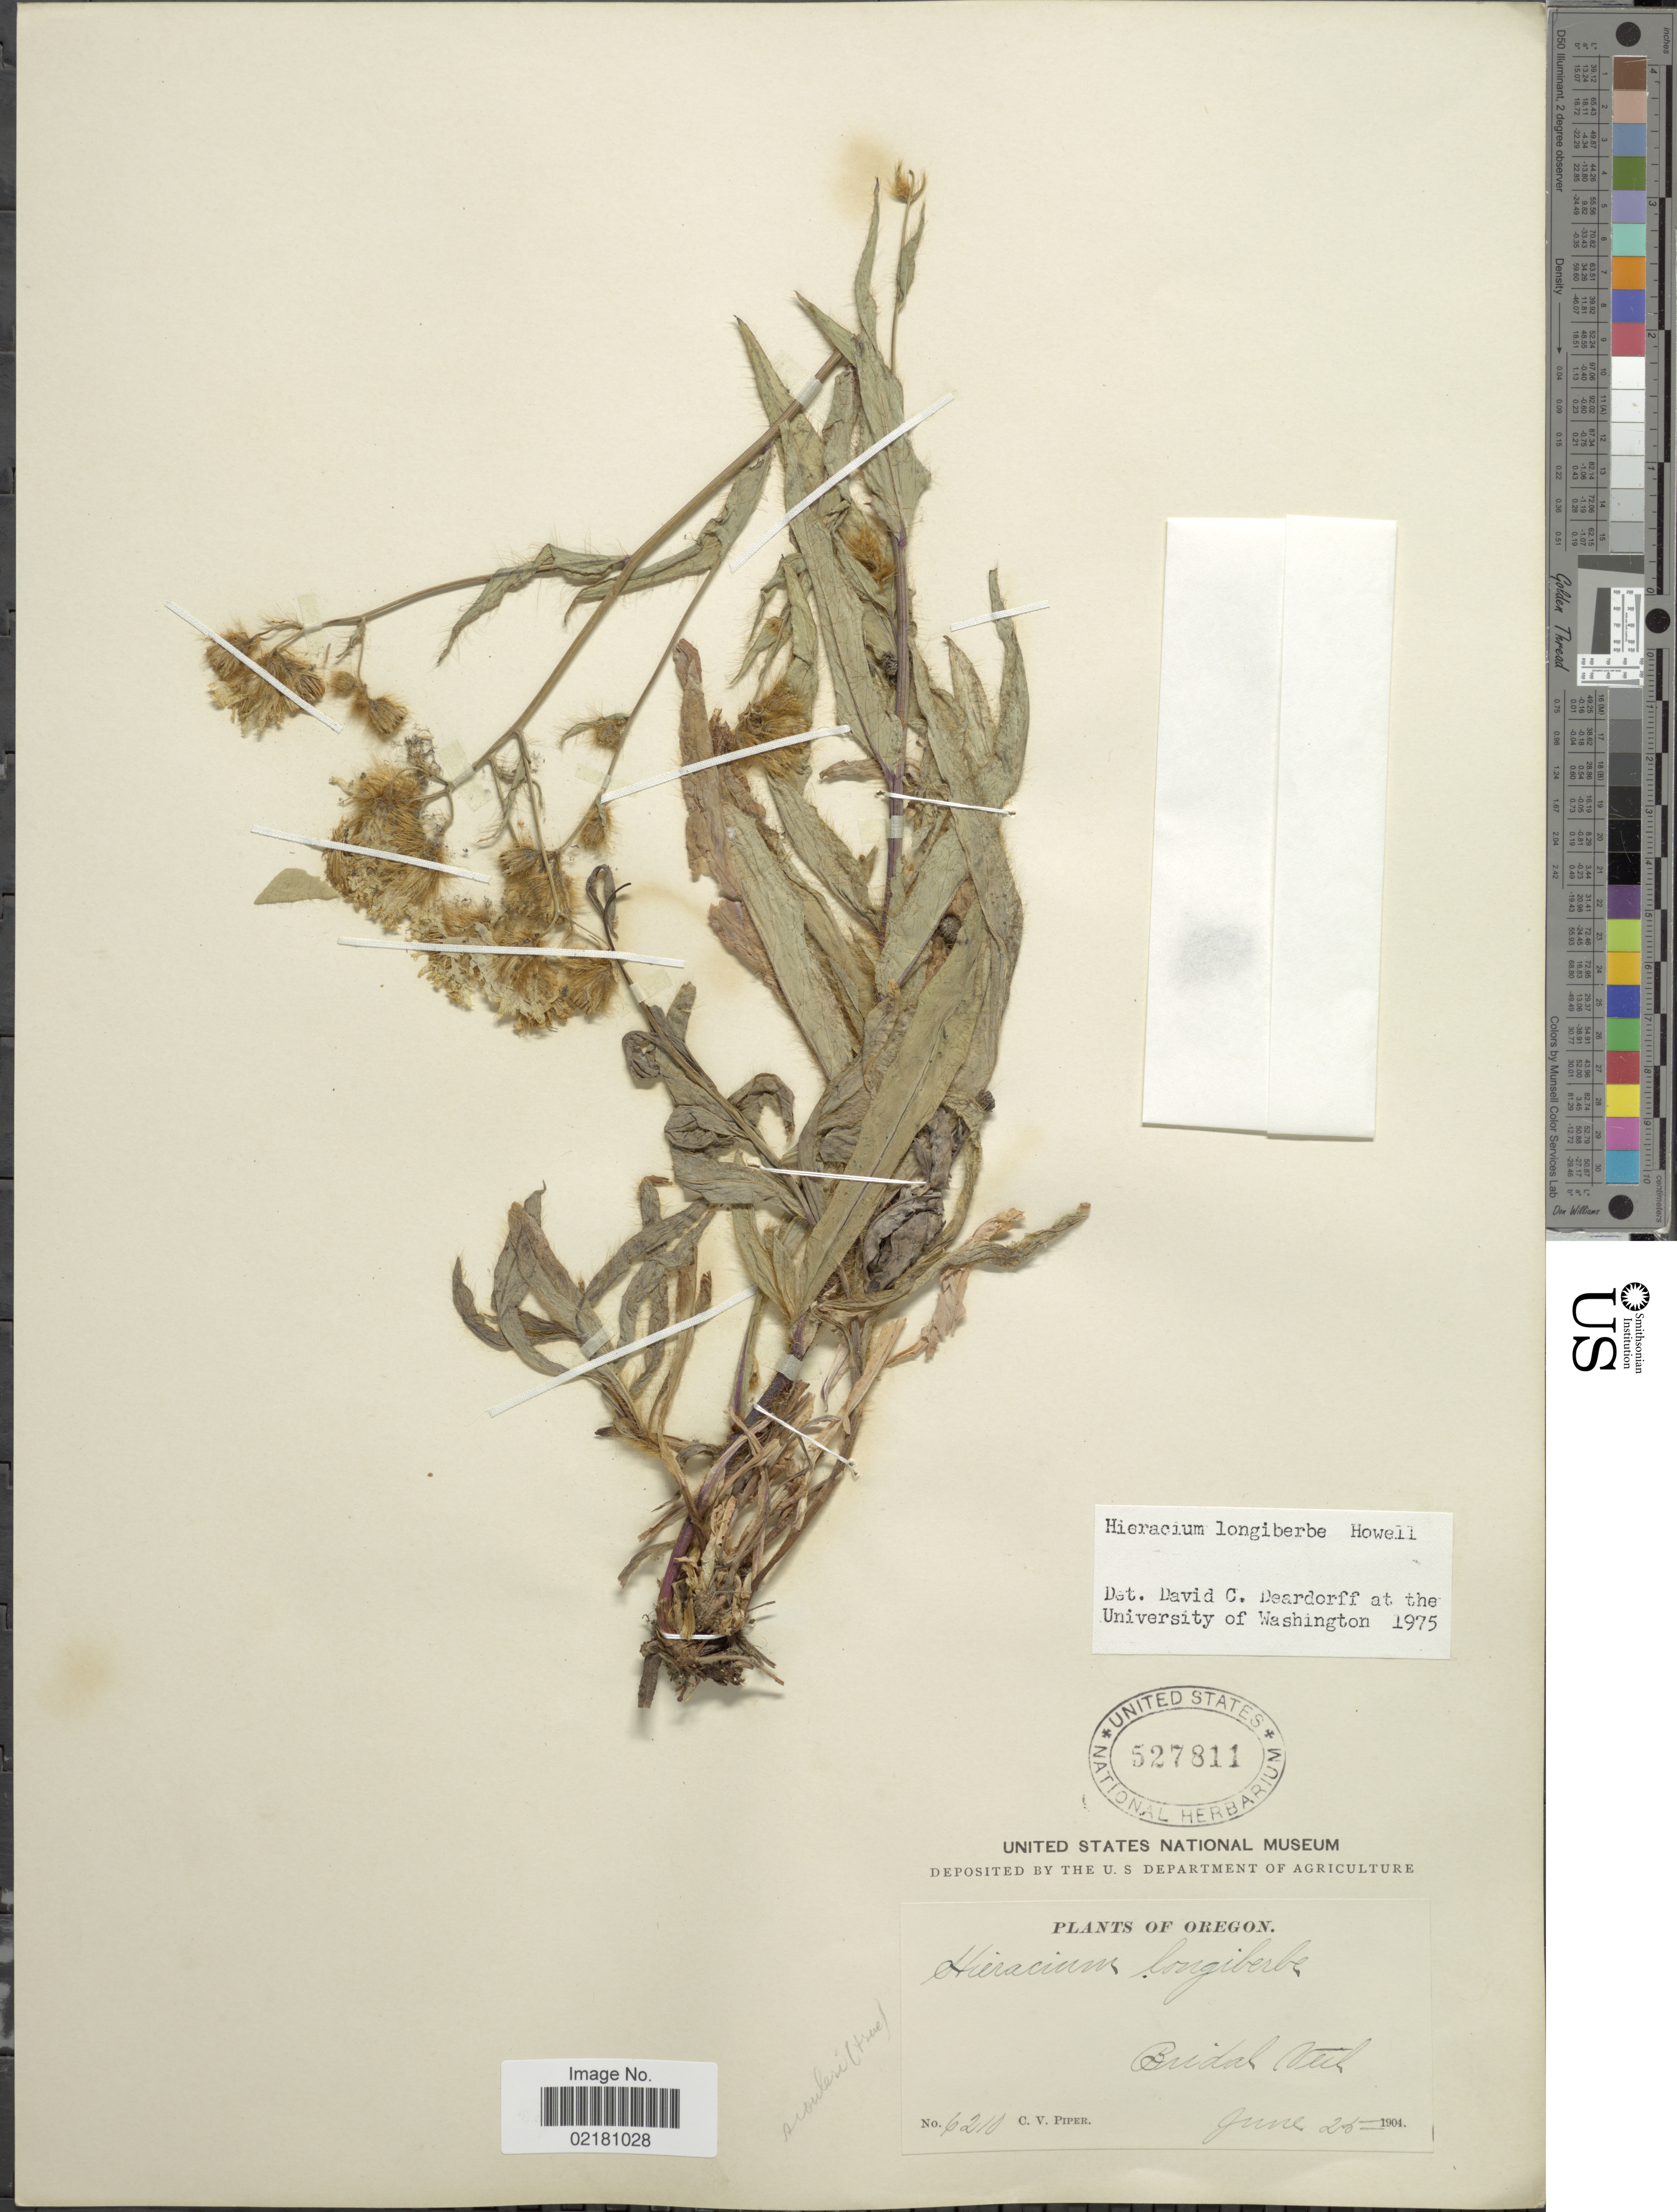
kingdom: Plantae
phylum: Tracheophyta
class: Magnoliopsida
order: Asterales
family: Asteraceae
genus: Hieracium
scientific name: Hieracium longiberbe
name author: Howell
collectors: C. V. Piper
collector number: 6210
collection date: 1904-06-25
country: United States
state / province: Oregon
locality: Bridal Veil.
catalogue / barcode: US 527811